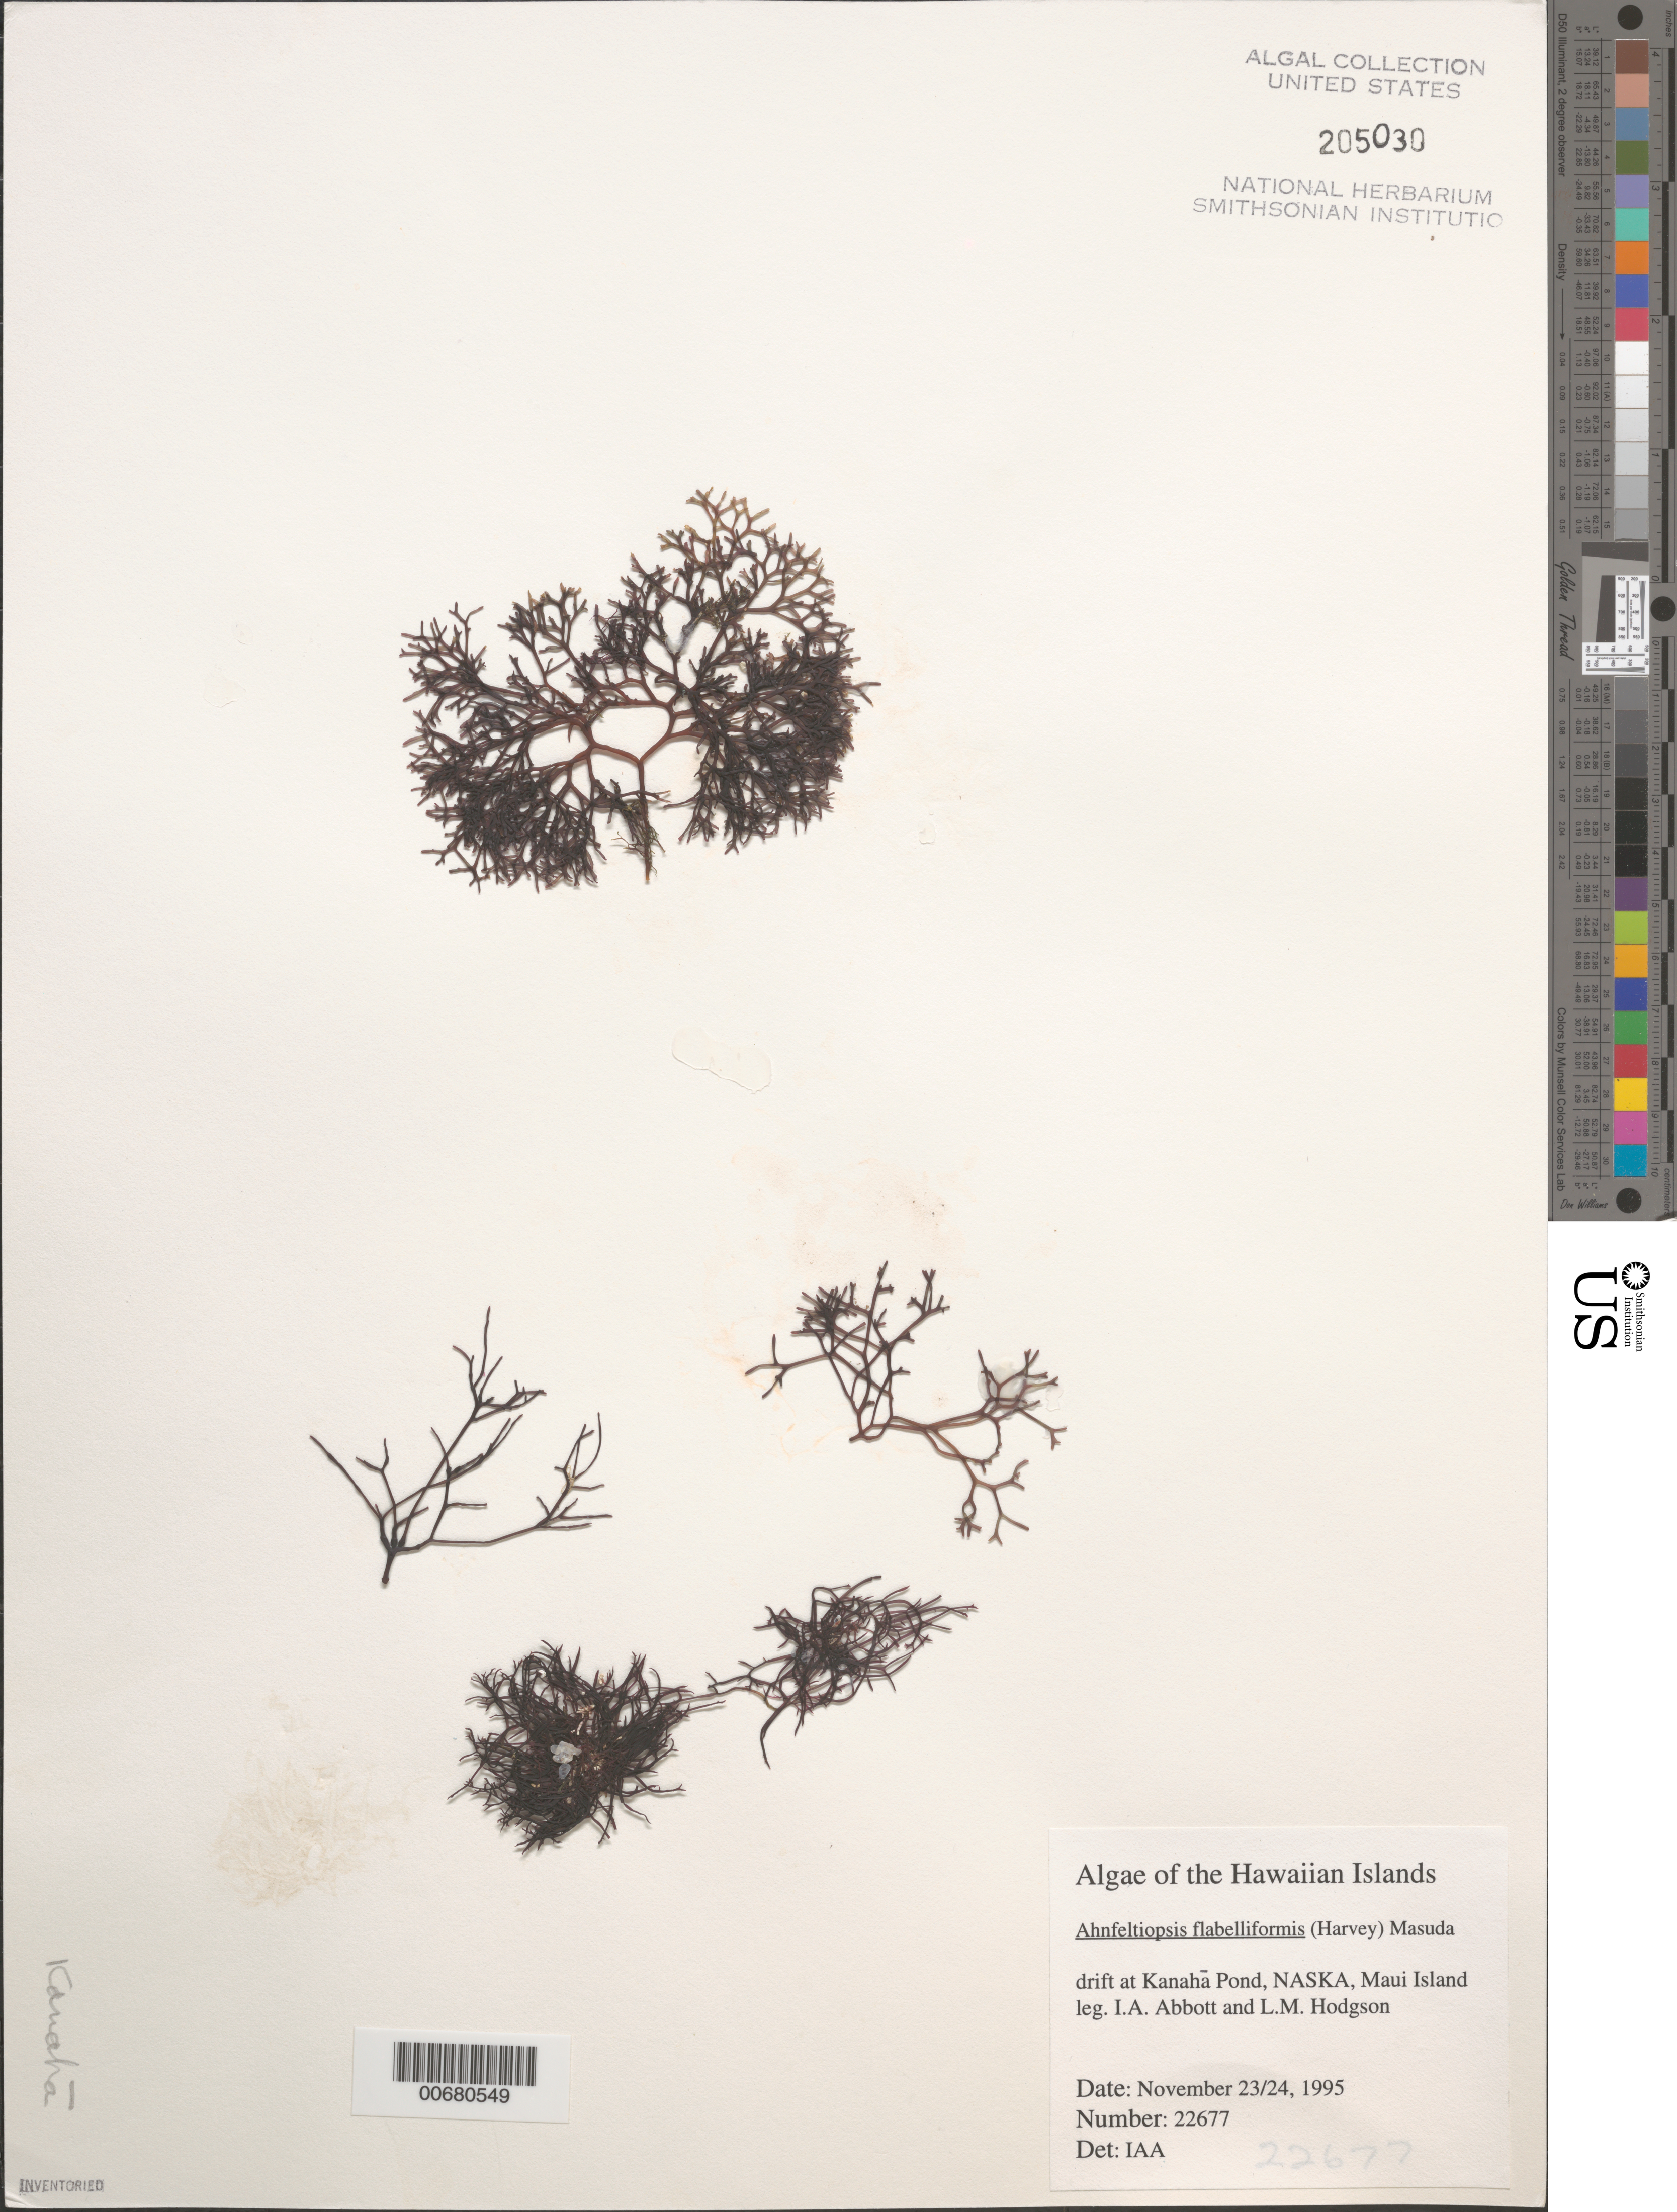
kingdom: Plantae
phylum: Rhodophyta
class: Florideophyceae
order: Gigartinales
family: Phyllophoraceae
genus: Ahnfeltiopsis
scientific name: Ahnfeltiopsis flabelliformis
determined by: Abbott, Isabella A.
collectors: I. A. Abbott & L. M. Hodgson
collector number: IAA 22677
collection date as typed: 23 Nov 1995 and 24 Nov 1995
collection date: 1995-11-23,1995-11-24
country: United States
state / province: Hawaii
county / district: Maui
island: Maui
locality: Kanaha Pond, NASKA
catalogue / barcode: US 205030